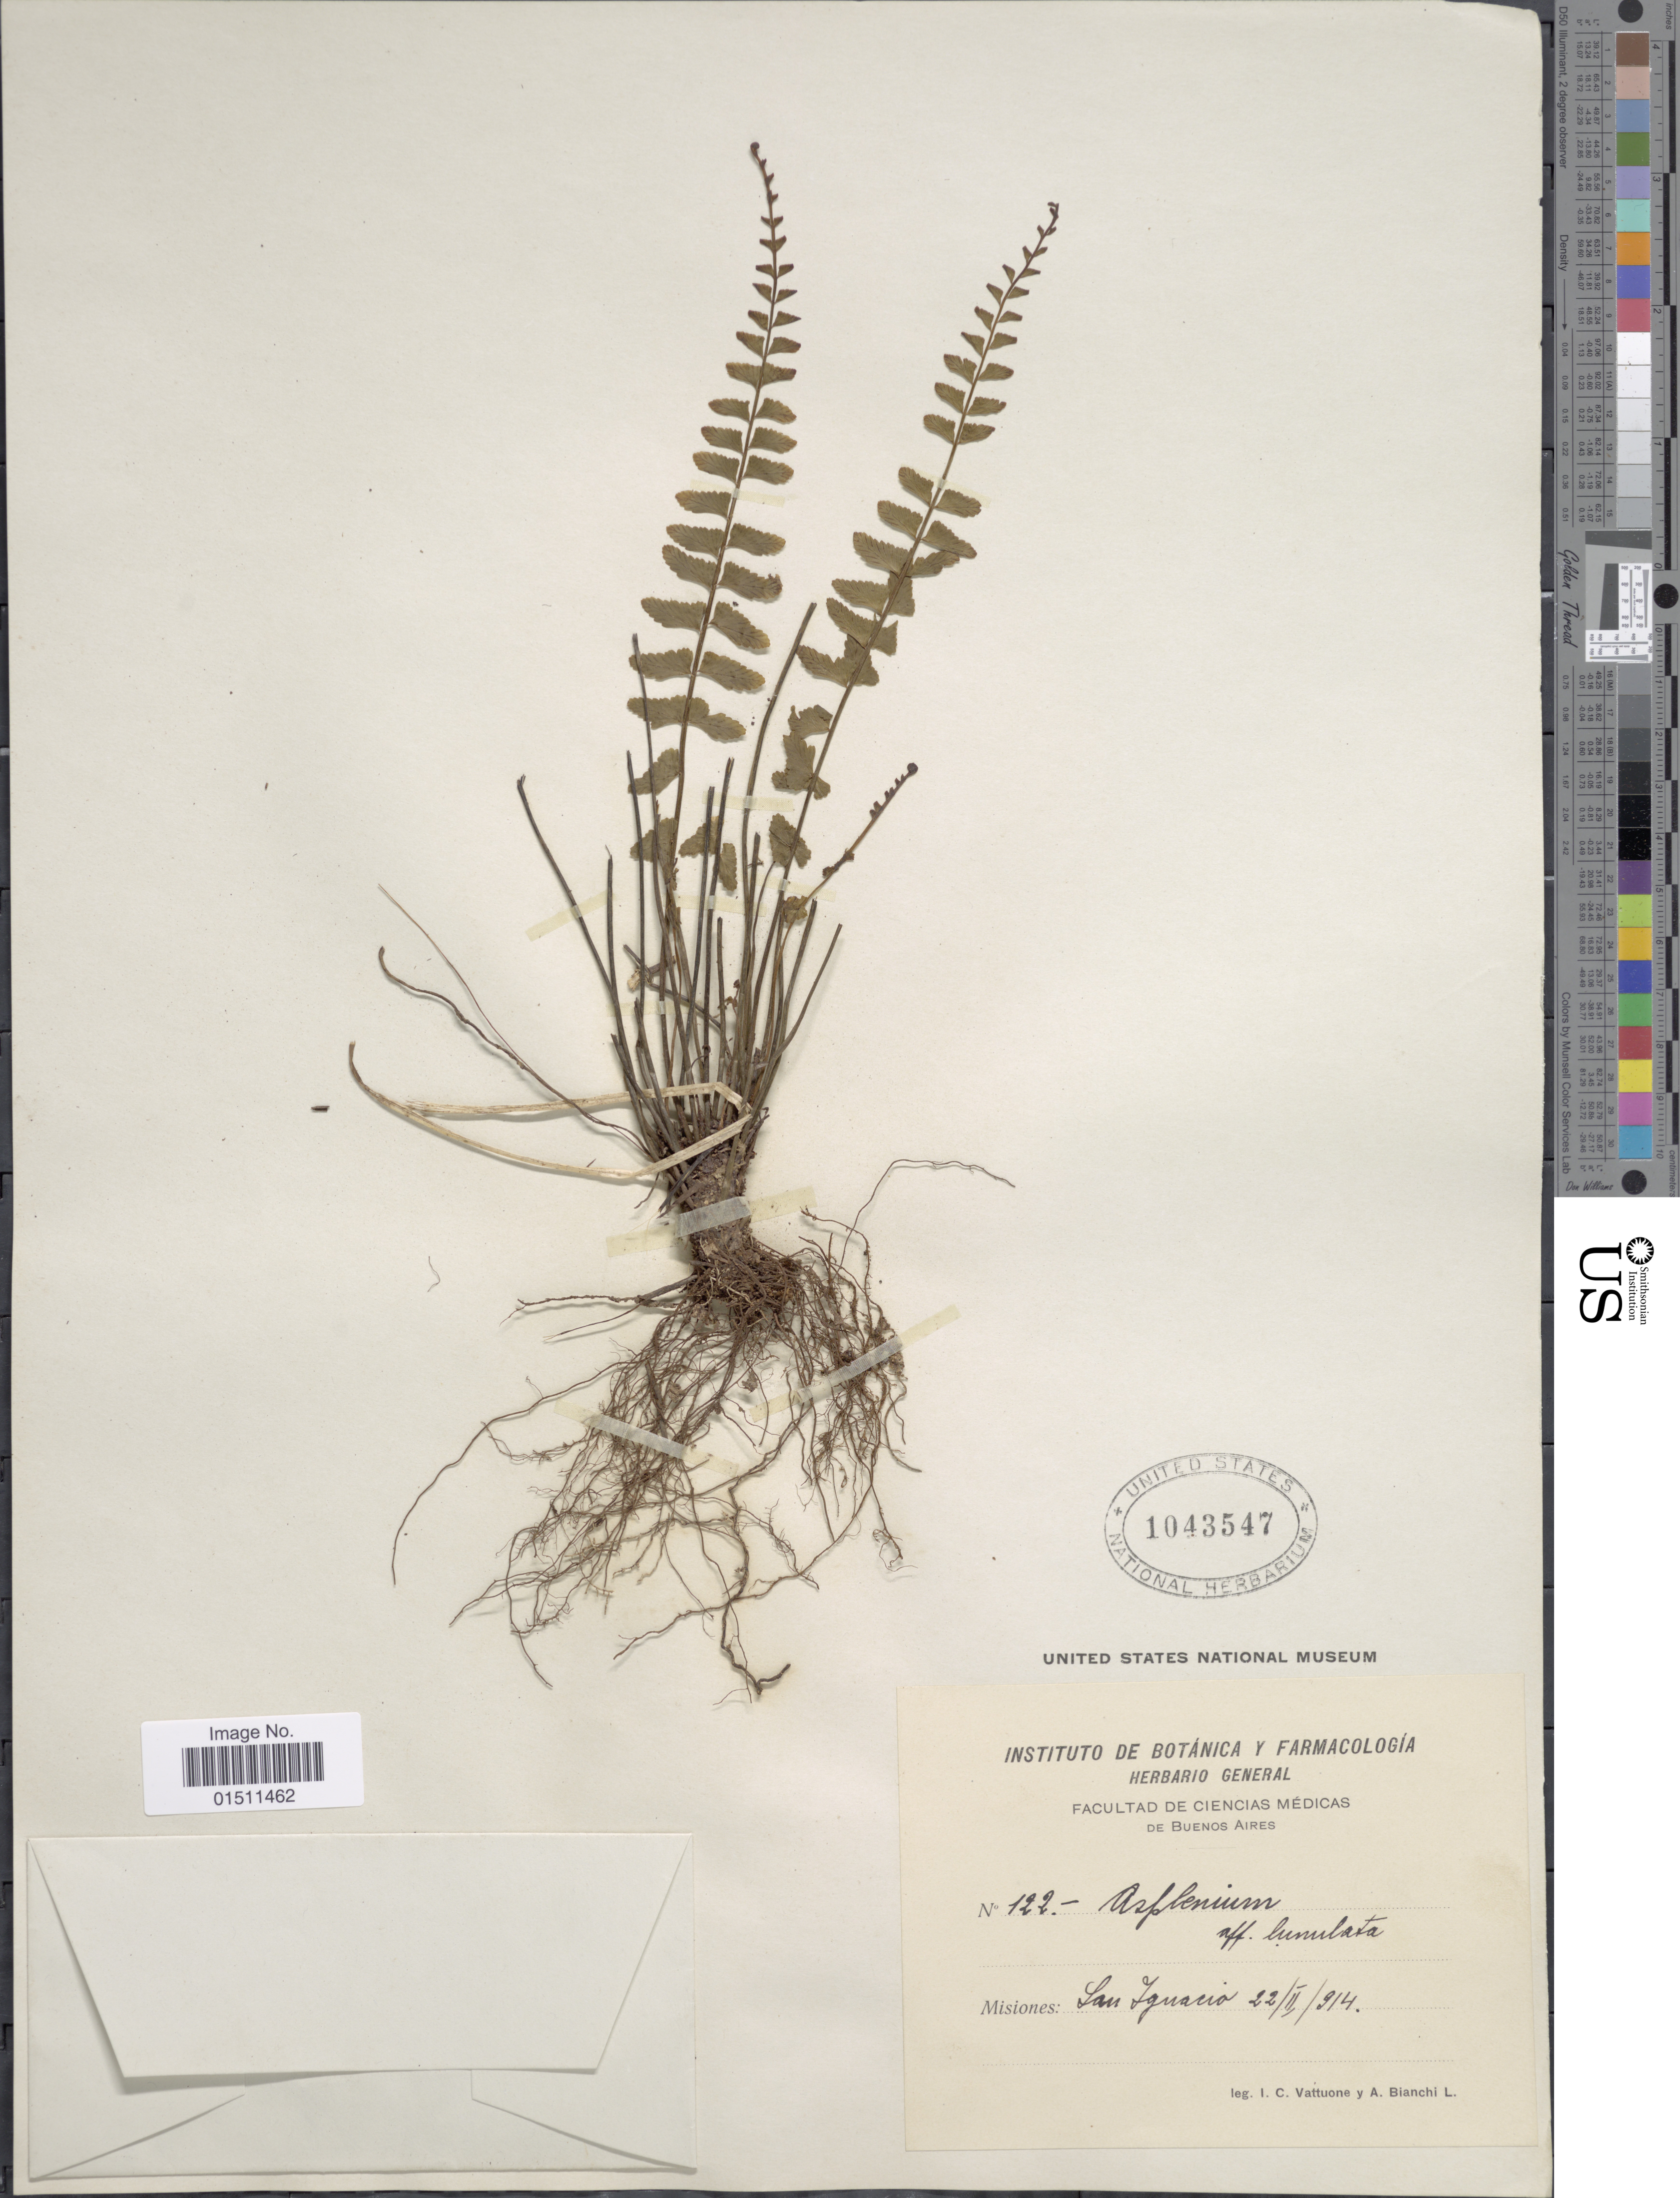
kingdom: Plantae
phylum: Tracheophyta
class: Polypodiopsida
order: Polypodiales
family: Aspleniaceae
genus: Asplenium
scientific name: Asplenium lunulatum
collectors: I. Vattuone & A. Bianchi L.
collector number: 122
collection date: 1914-02-22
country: Argentina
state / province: Misiones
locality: Buenos Aires, San Ignacio.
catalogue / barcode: US 1043547